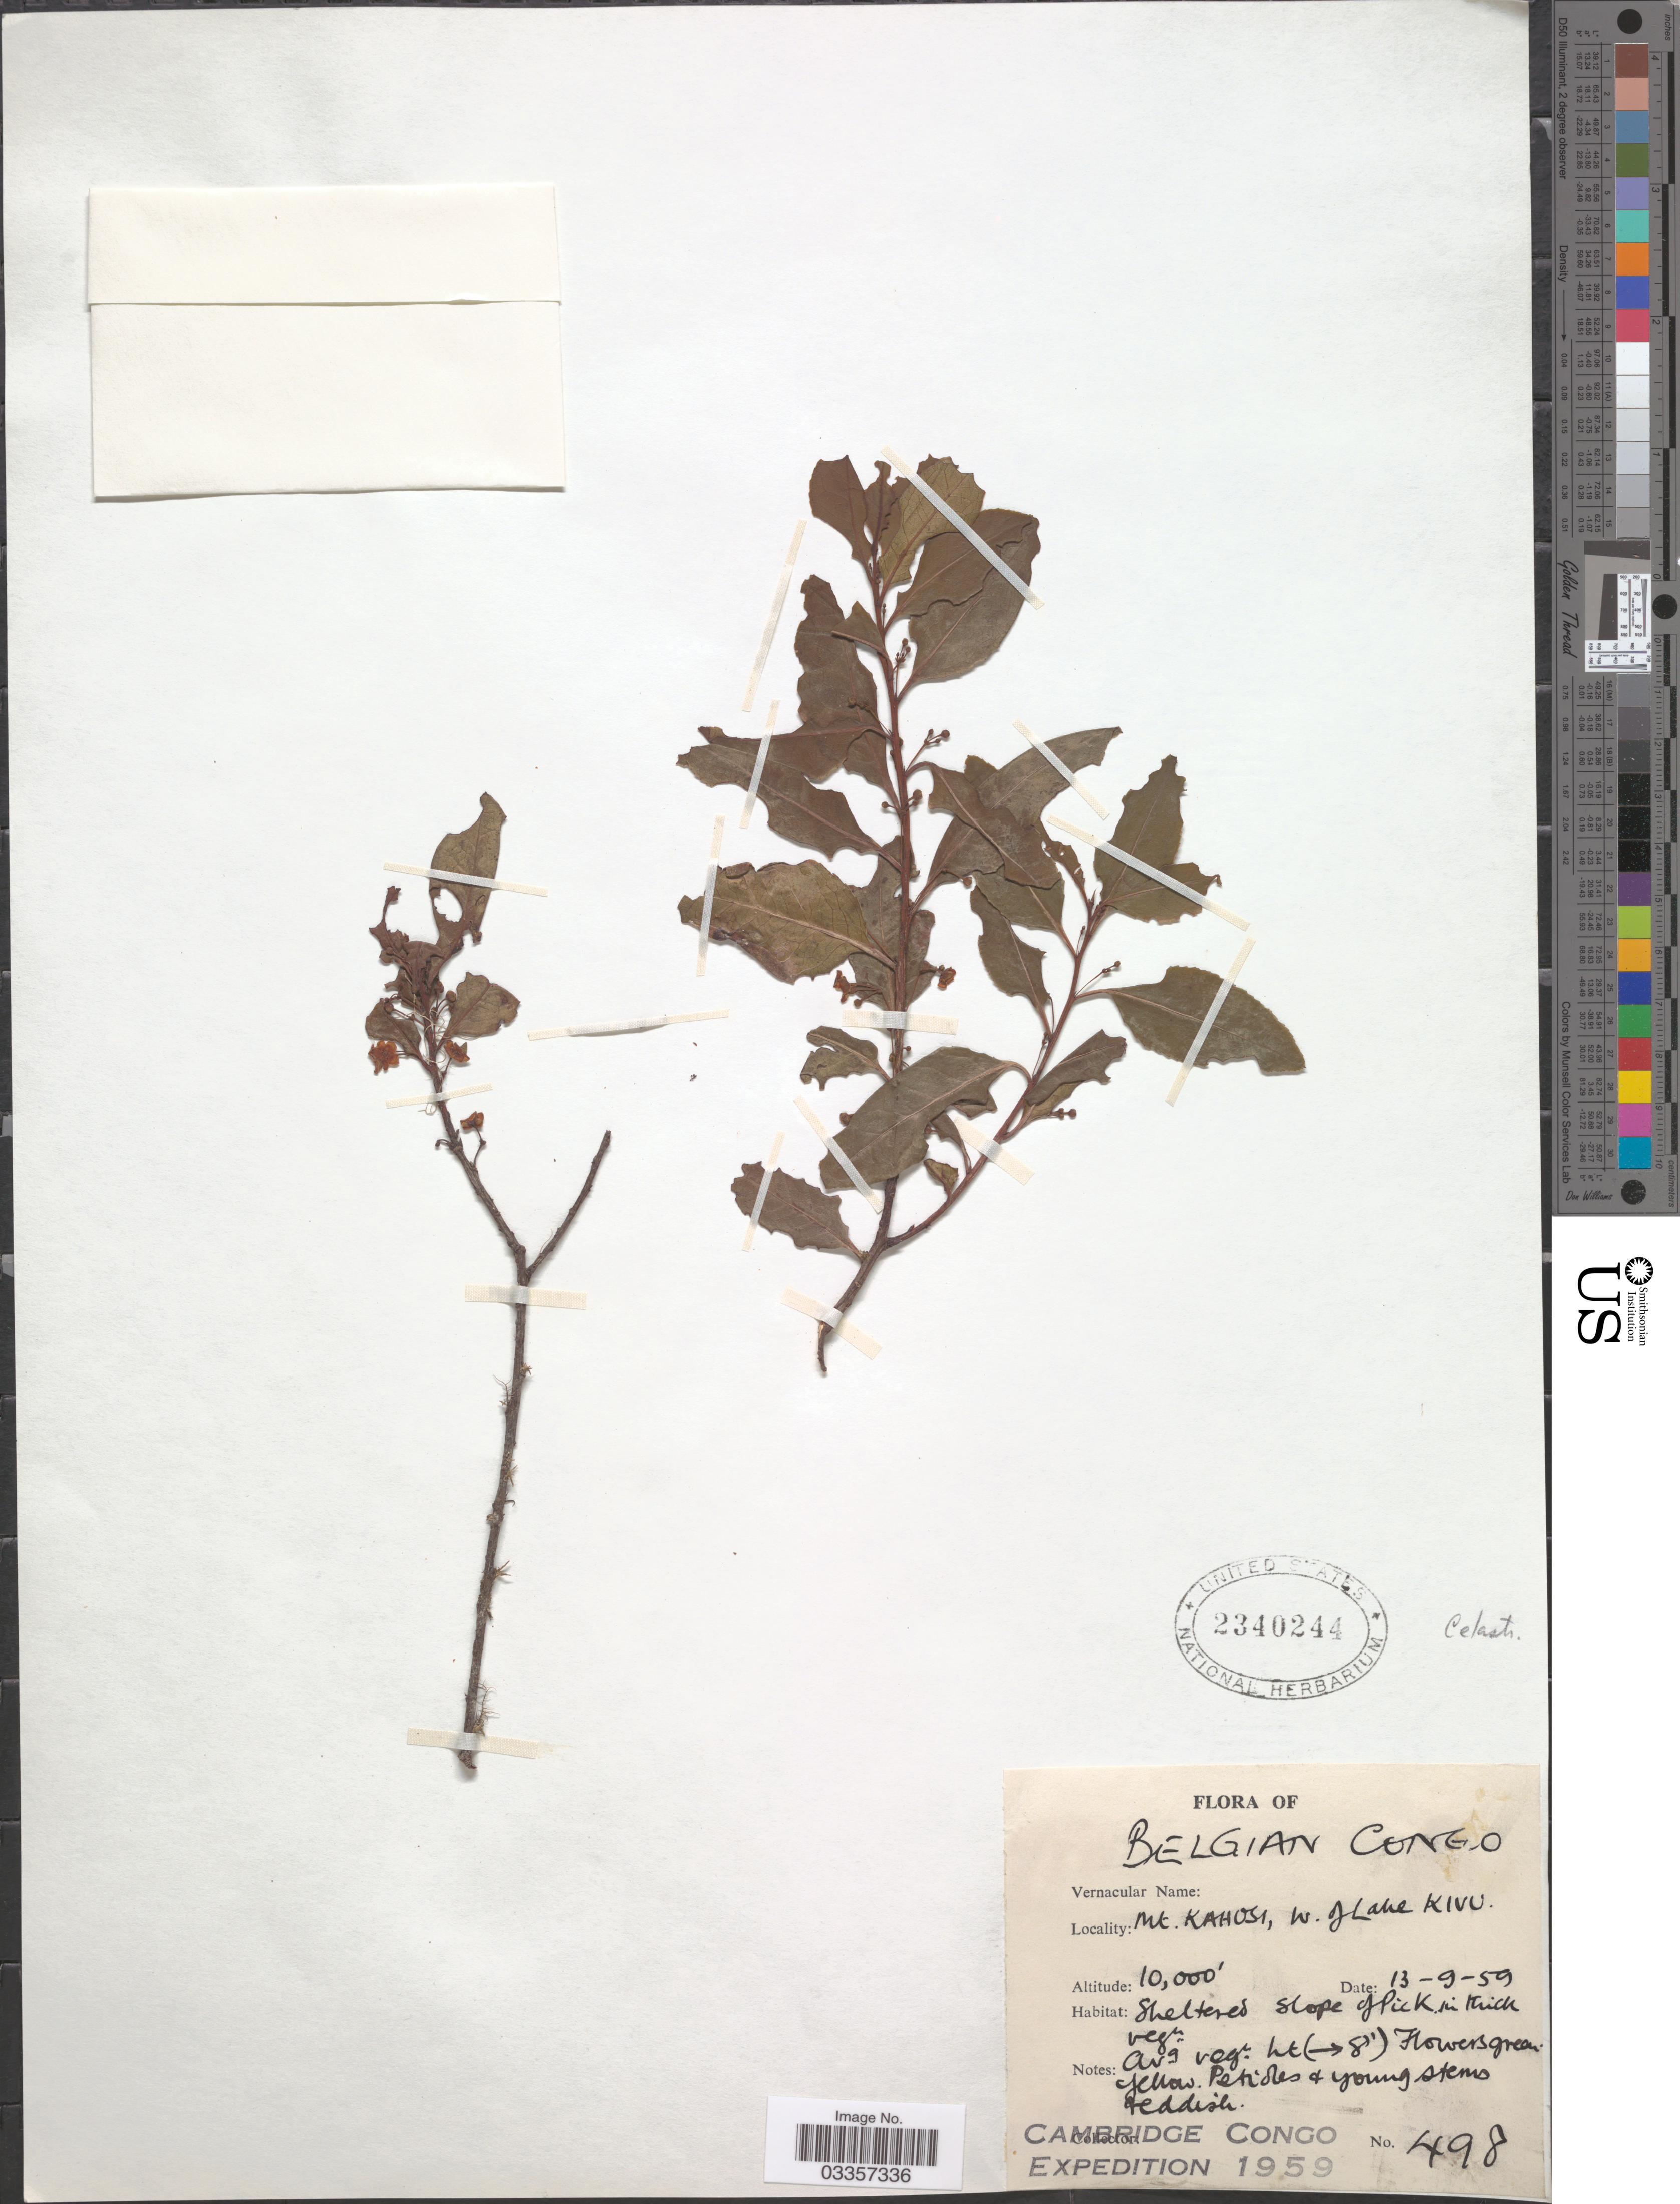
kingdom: Plantae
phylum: Tracheophyta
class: Magnoliopsida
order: Celastrales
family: Celastraceae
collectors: Cambridge Congo Expedition 1959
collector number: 498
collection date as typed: Transcribed d/m/y: 13/9/59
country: Congo, Democratic Republic of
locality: Belgian Congo. Mt. Kahusi, W. of Lake Kivu.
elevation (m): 3048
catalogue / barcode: US 2340244